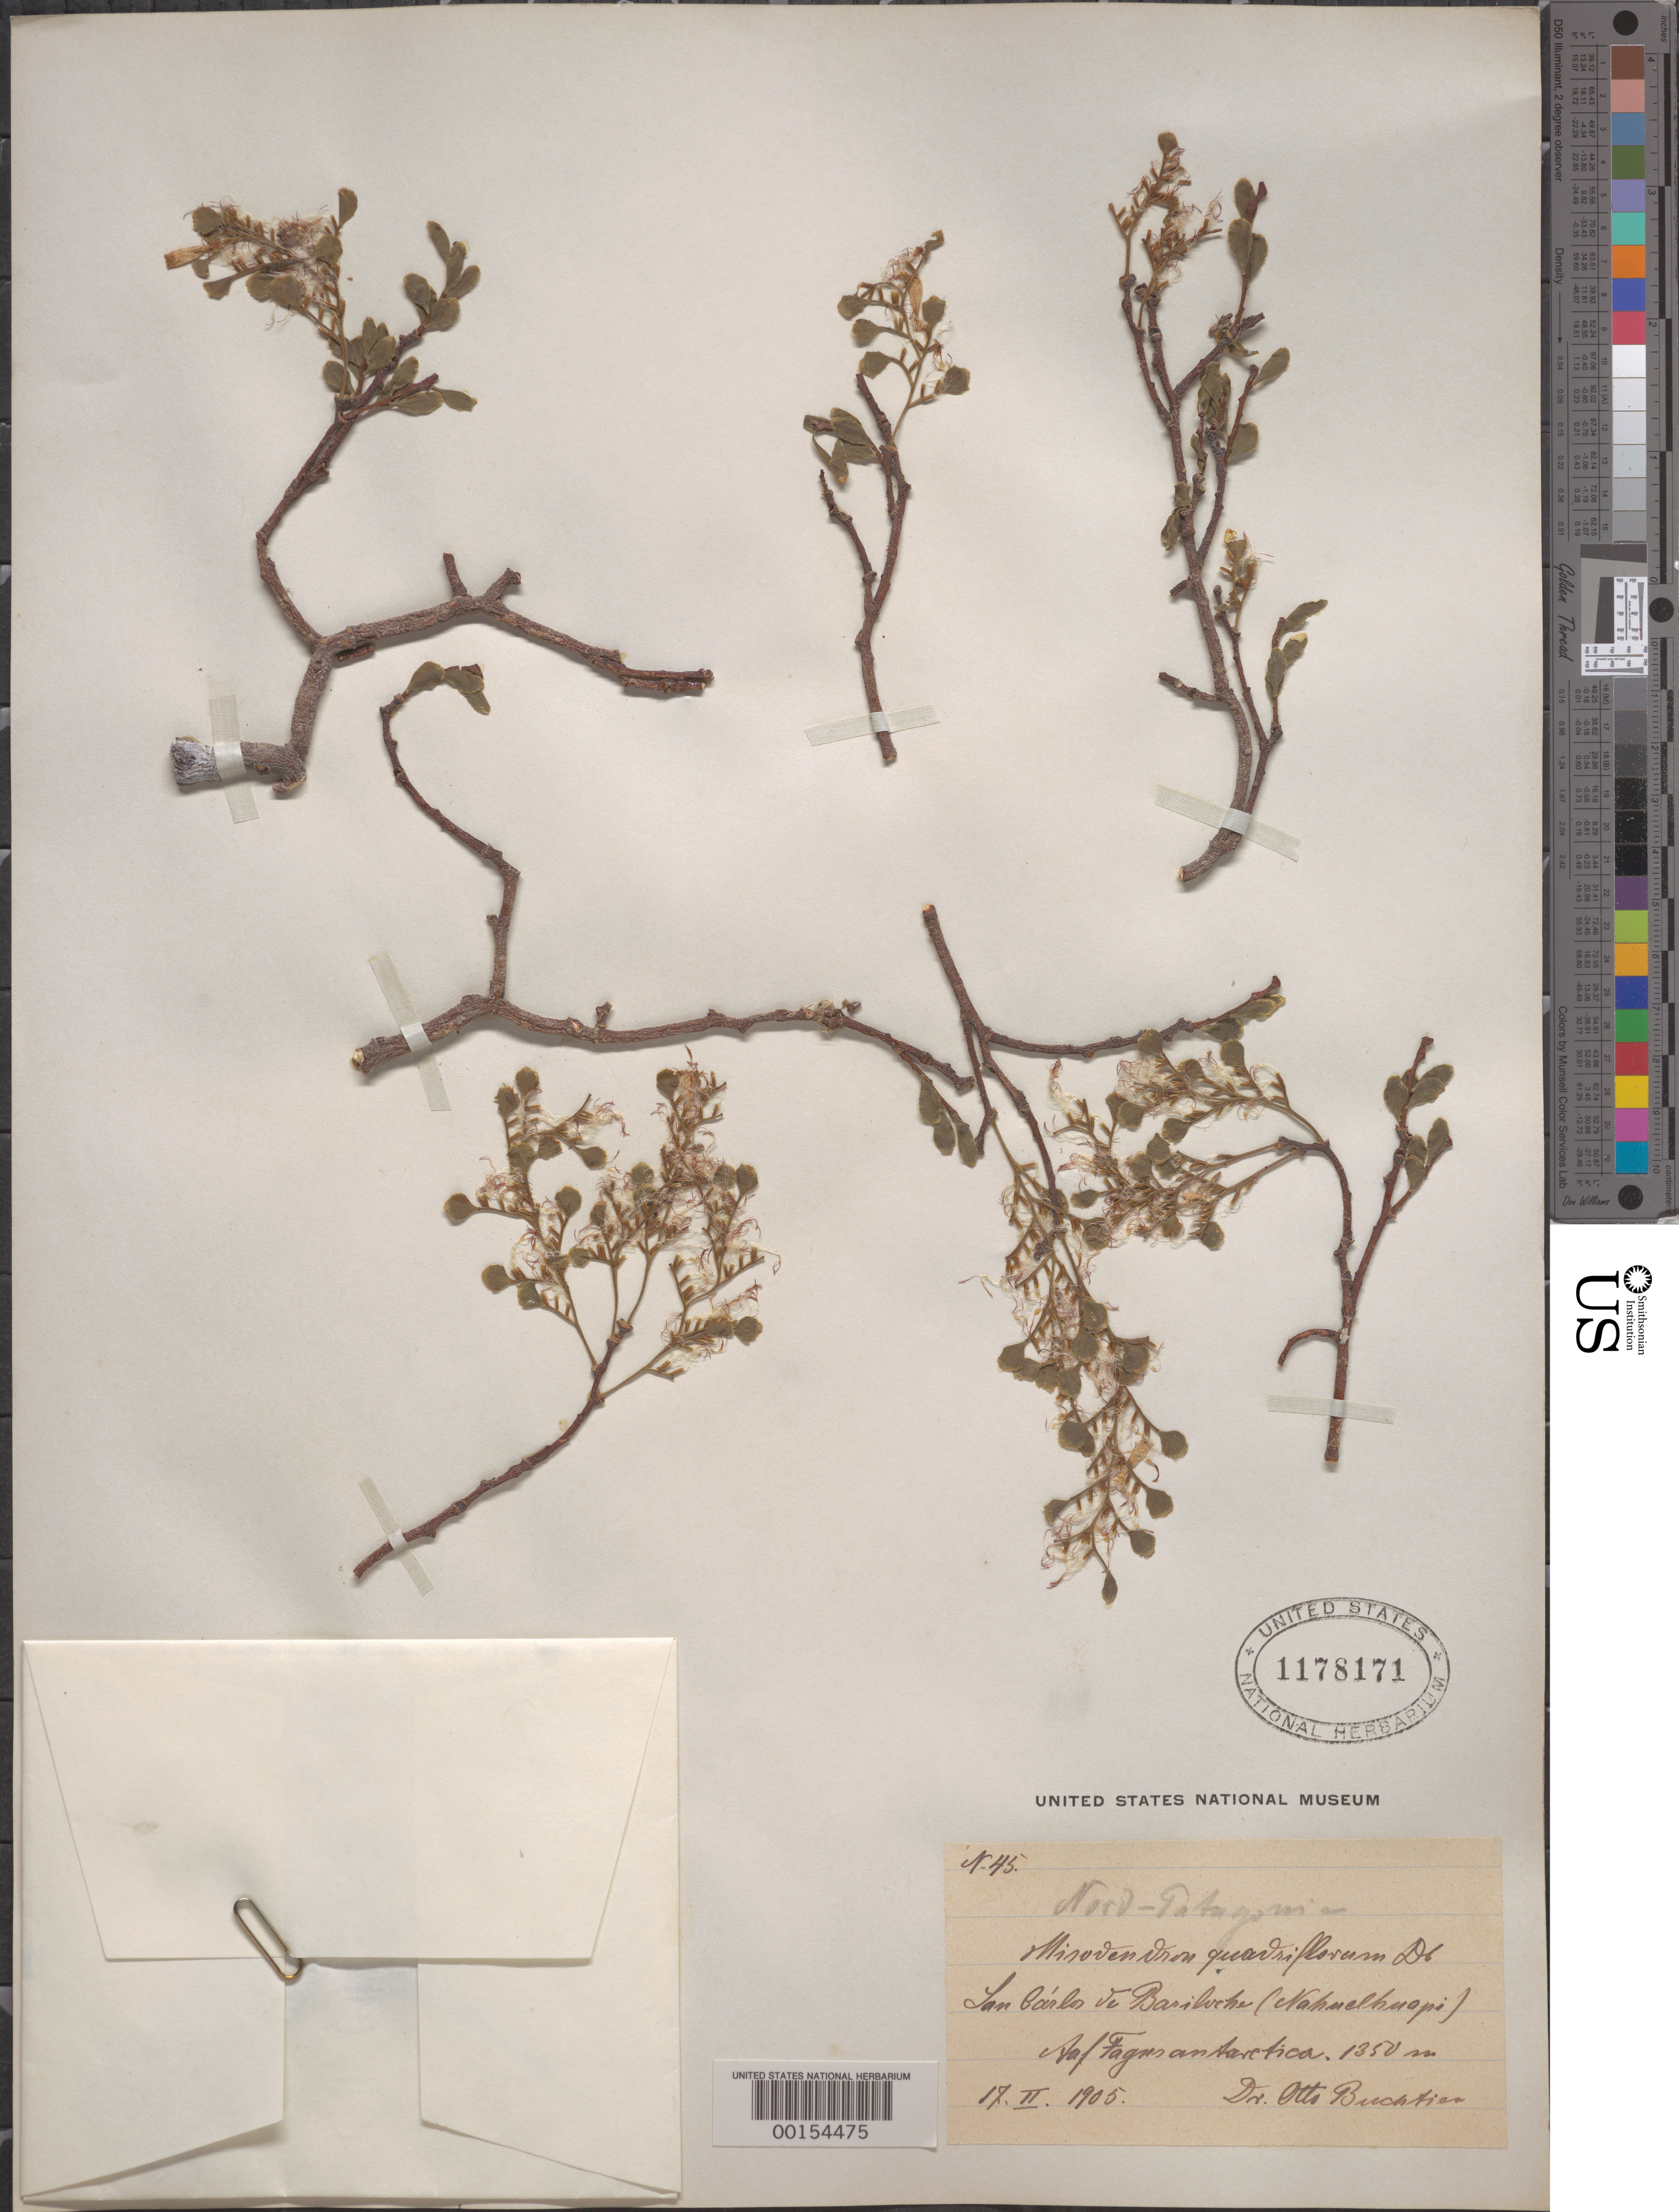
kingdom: Plantae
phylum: Tracheophyta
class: Magnoliopsida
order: Santalales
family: Misodendraceae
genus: Misodendrum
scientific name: Misodendrum quadriflorum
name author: DC.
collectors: O. Buchtien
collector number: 45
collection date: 1905-02-17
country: Argentina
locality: Nord-Patagonia. San Cárlos de Bariloche (Nahuelhuapi).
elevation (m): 1350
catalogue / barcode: US 1178171